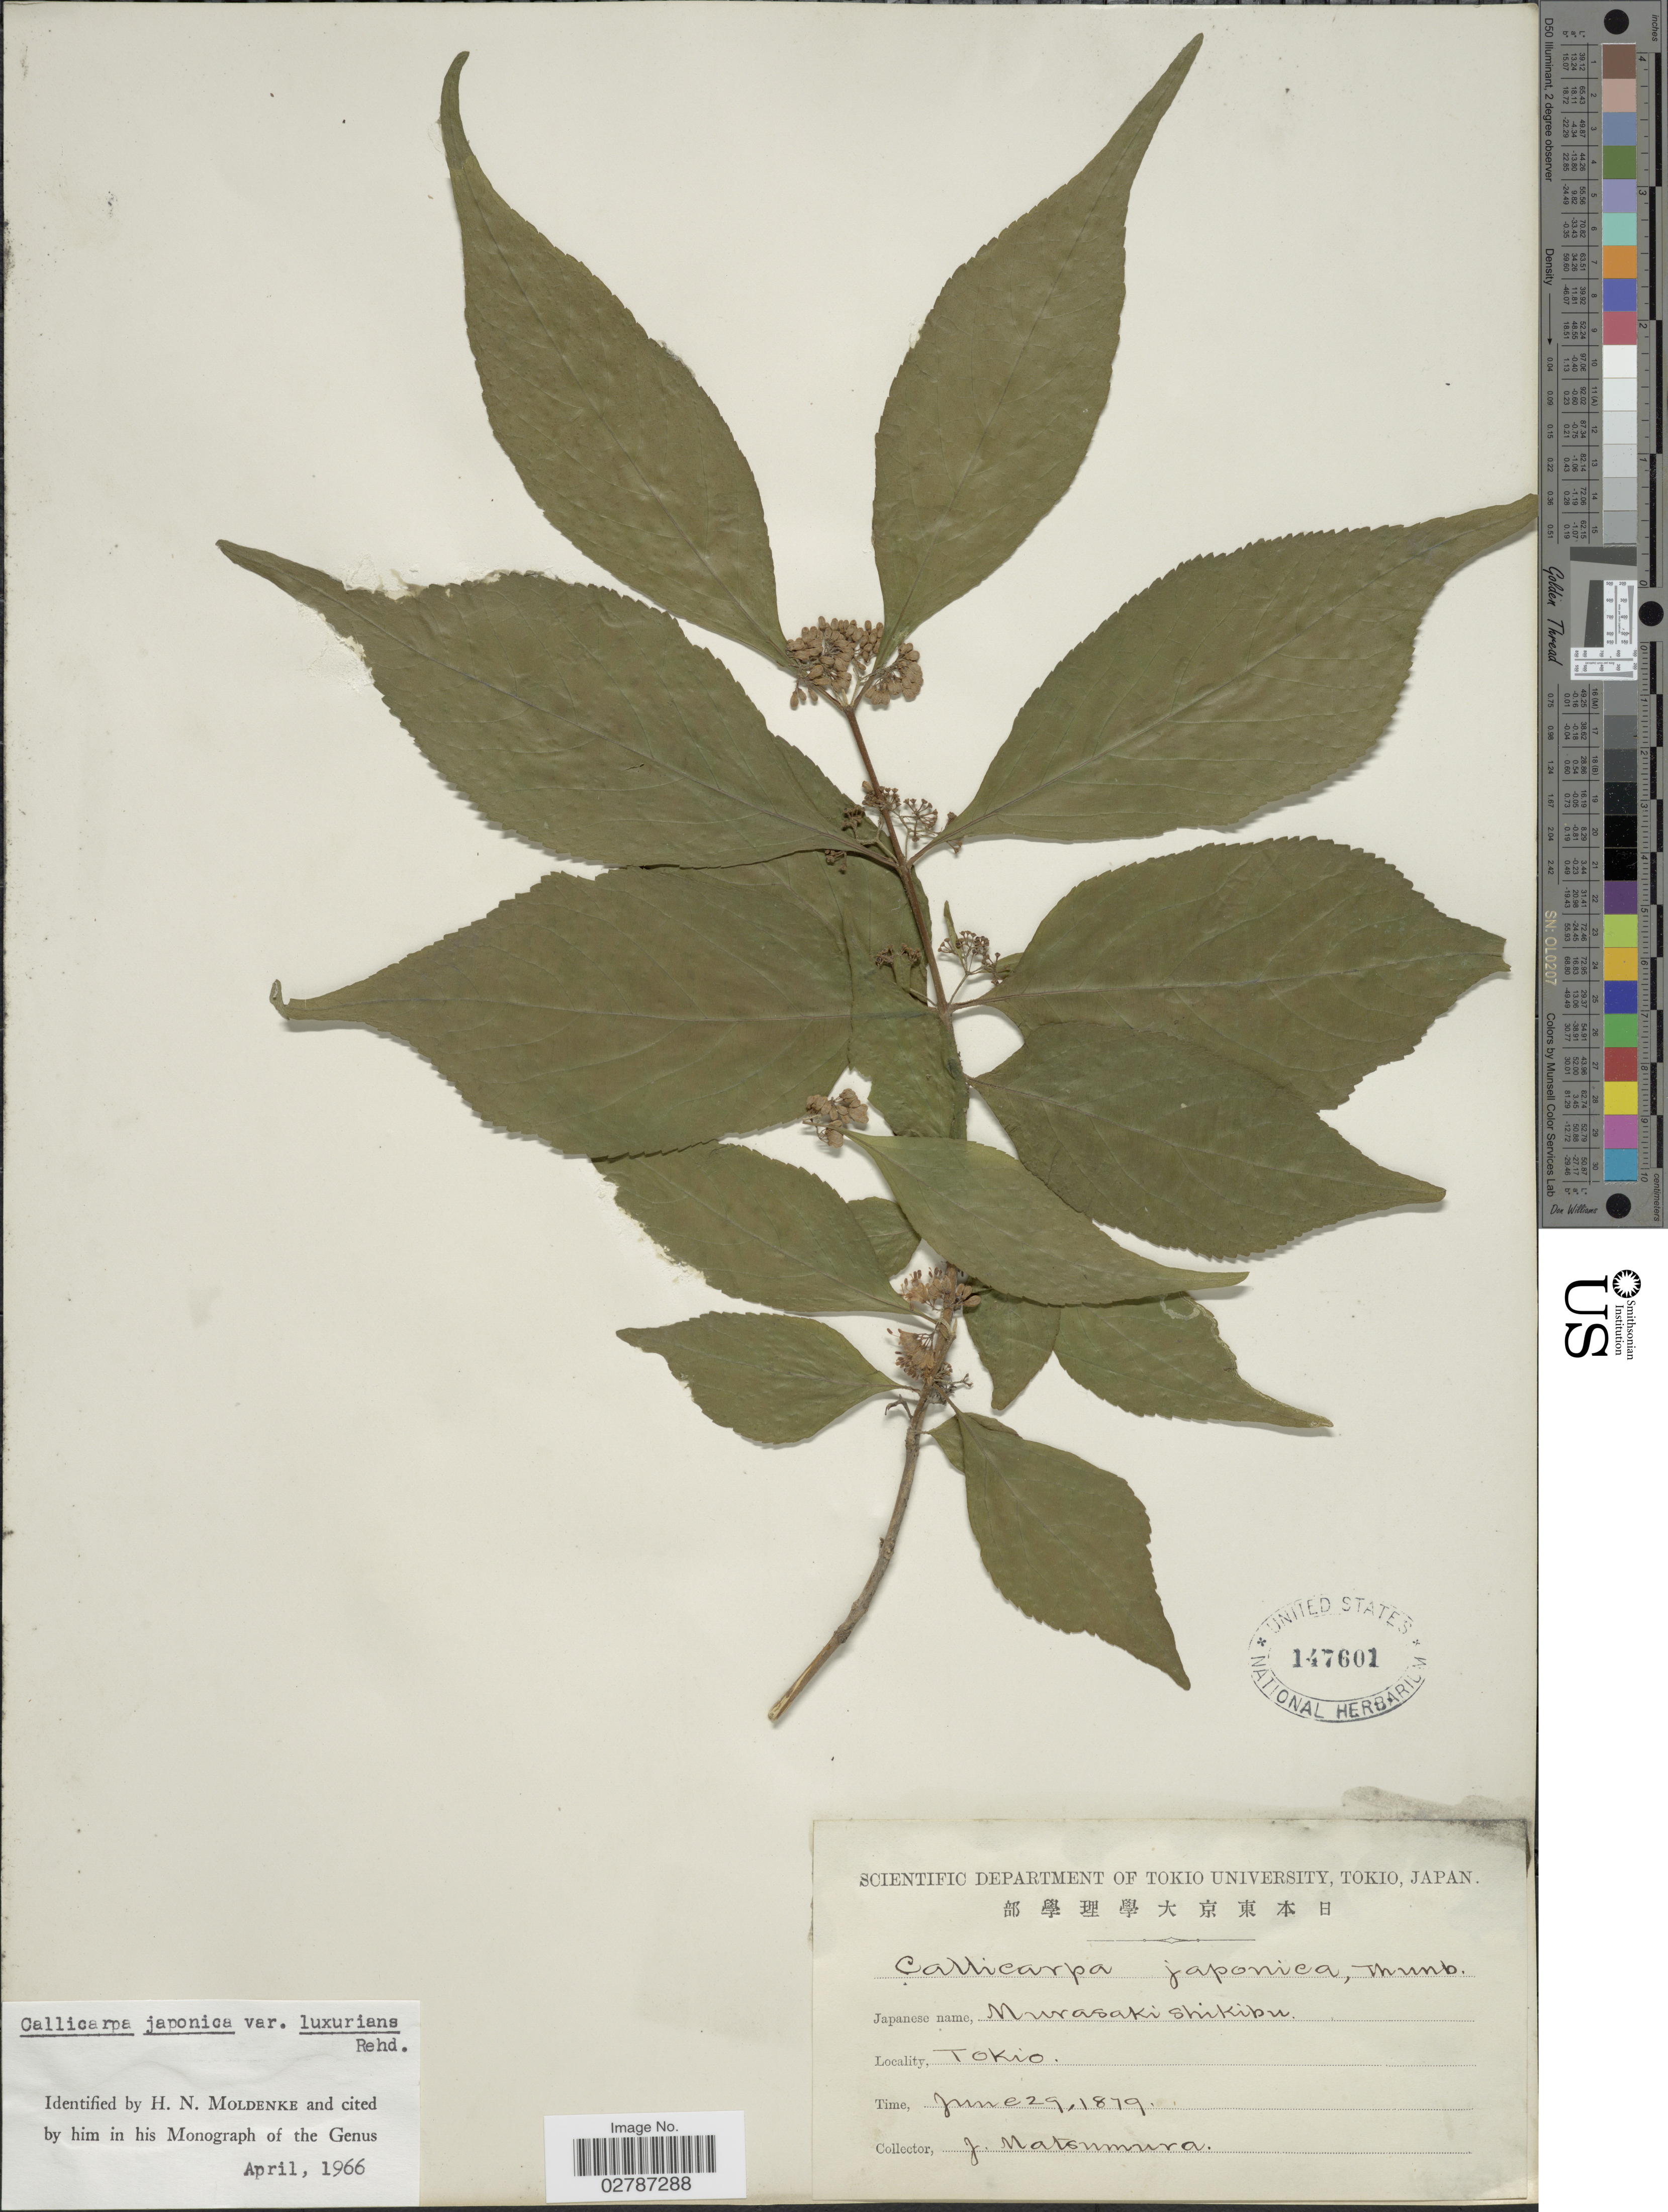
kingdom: Plantae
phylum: Tracheophyta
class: Magnoliopsida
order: Lamiales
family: Lamiaceae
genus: Callicarpa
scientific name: Callicarpa japonica var. luxurians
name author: Rehder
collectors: J. Matsumura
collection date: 1879-06-29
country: Japan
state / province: Tokyo, Federal City of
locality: Tokio.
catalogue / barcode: US 147601